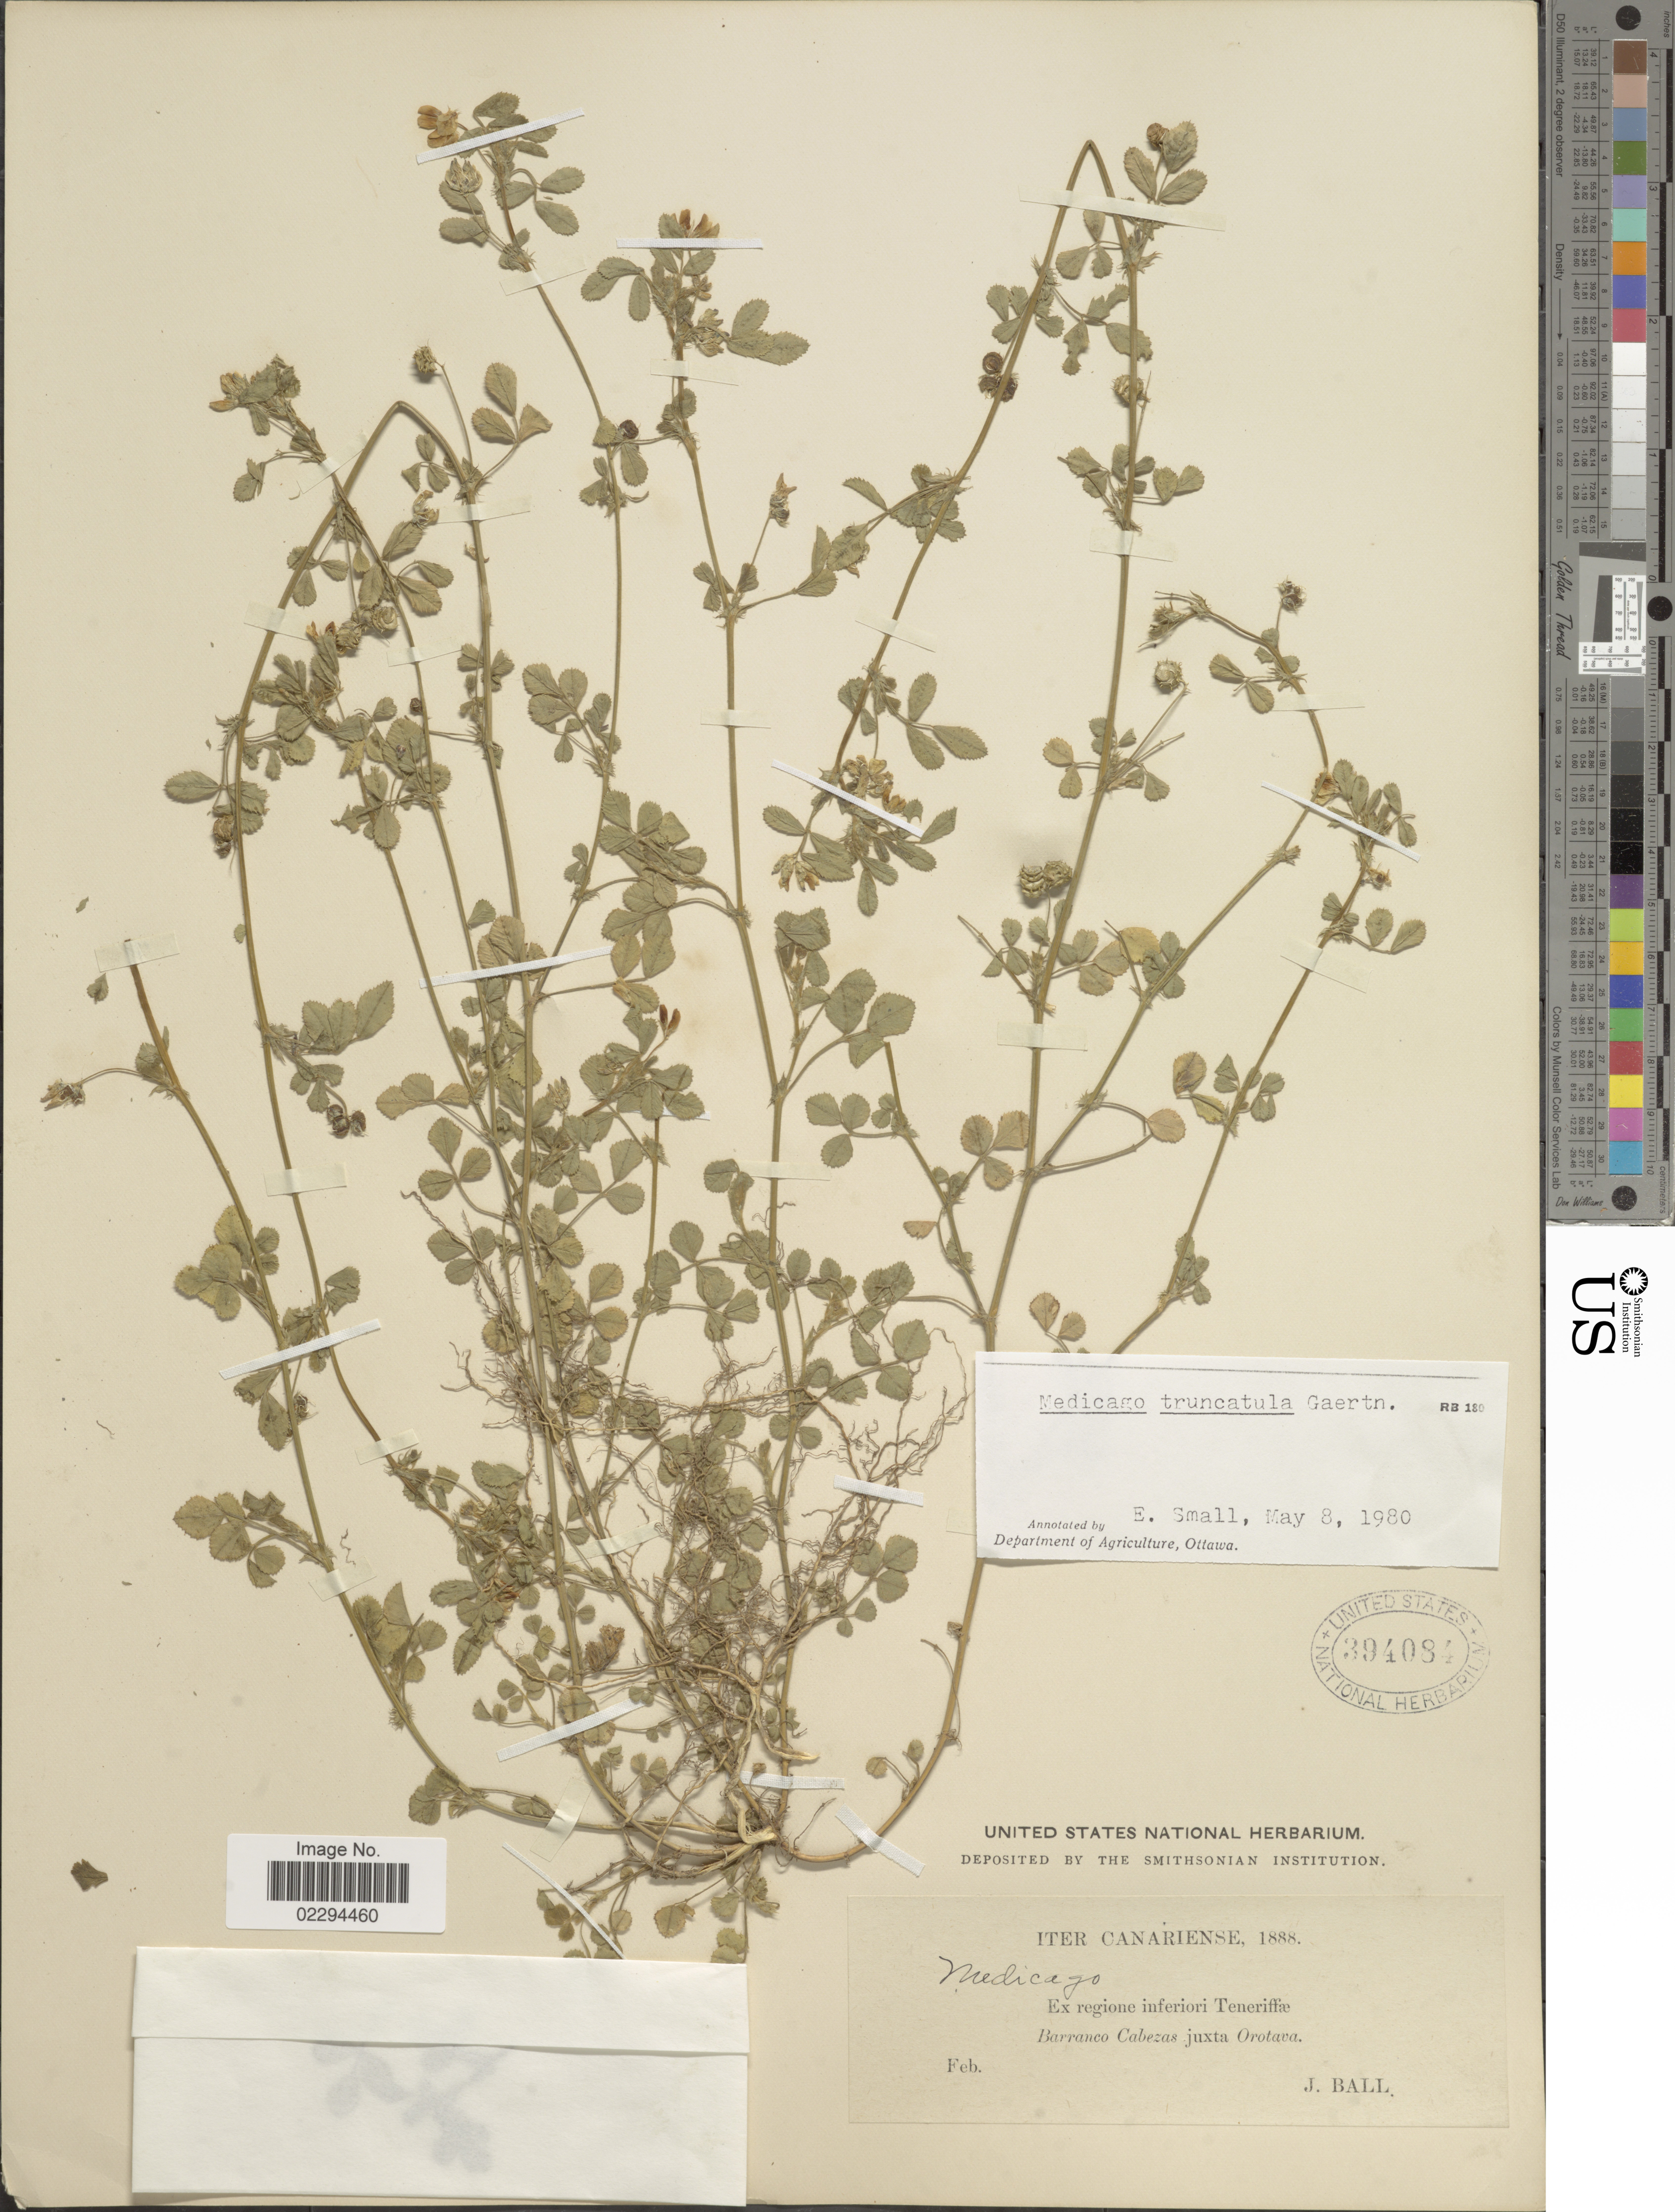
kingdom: Plantae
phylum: Tracheophyta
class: Magnoliopsida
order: Fabales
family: Fabaceae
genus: Medicago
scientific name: Medicago truncatula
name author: Gaertn.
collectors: J. Ball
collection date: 1888-02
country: Spain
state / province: Canarias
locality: Ex regione inferiori Teneriffae Barranco Cabezas juxta Orotava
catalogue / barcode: US 394084